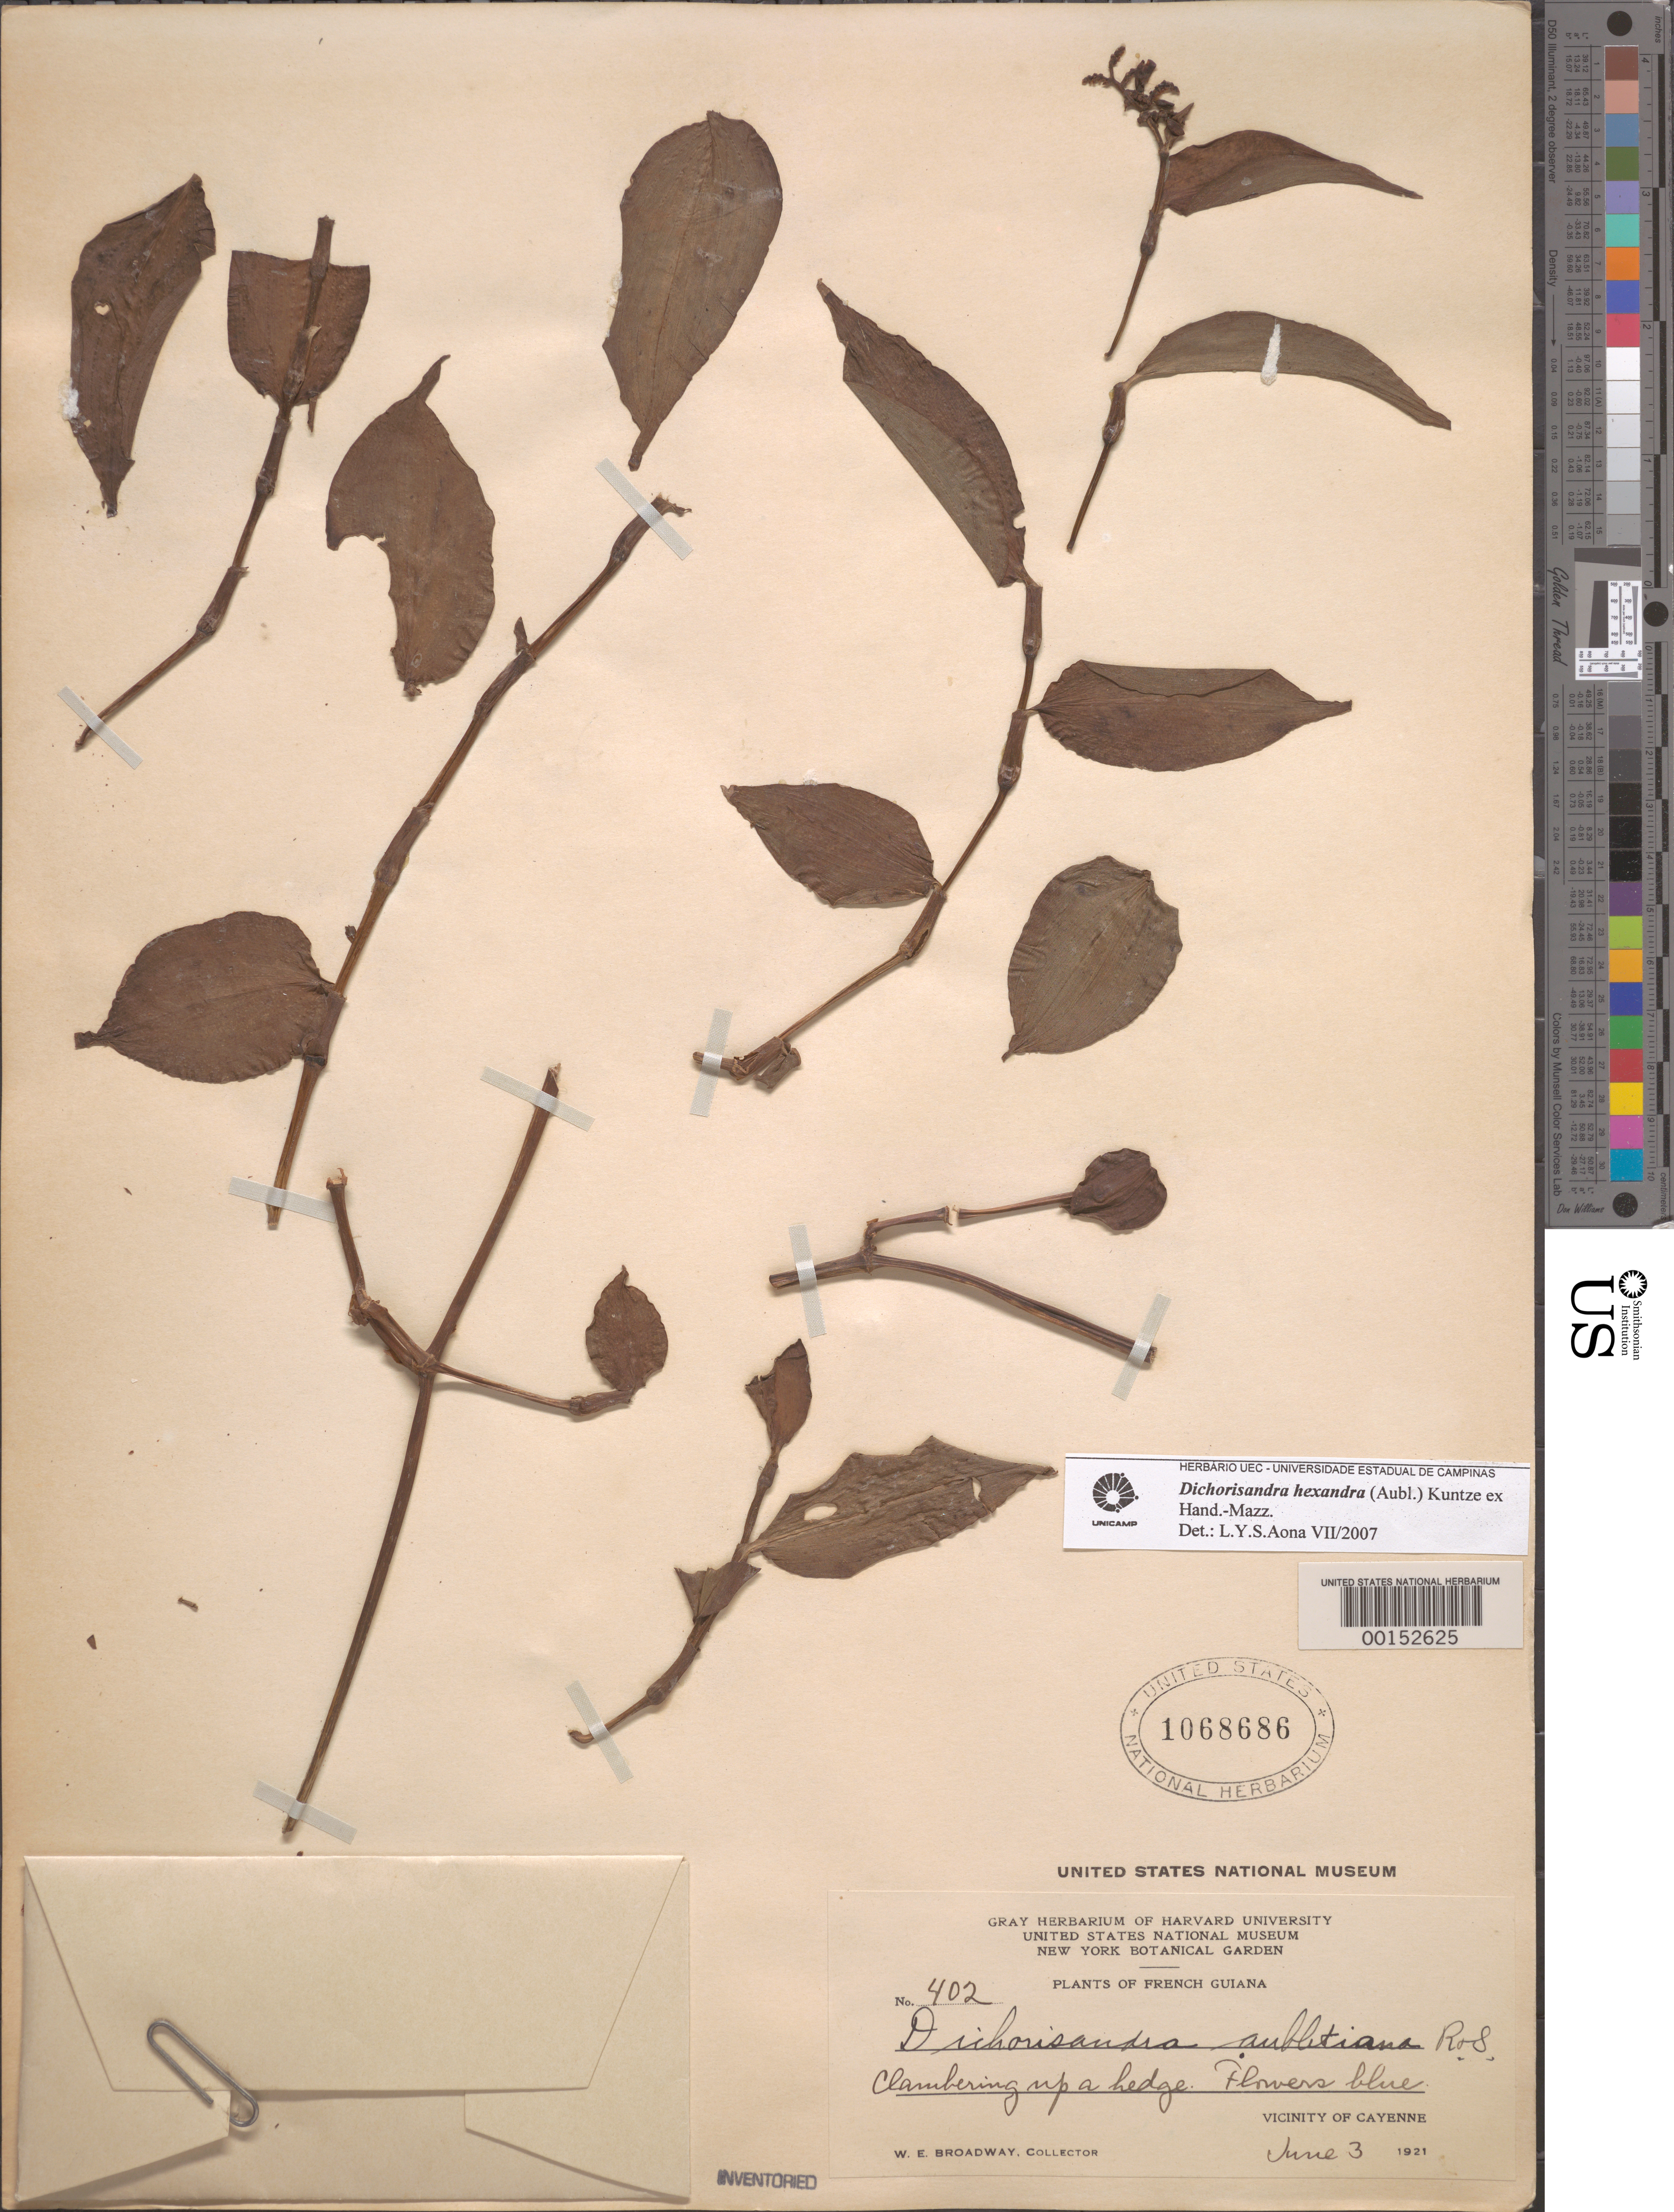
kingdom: Plantae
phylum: Tracheophyta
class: Liliopsida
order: Commelinales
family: Commelinaceae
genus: Dichorisandra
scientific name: Dichorisandra hexandra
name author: (Aubl.) Standl.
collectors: W. E. Broadway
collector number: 402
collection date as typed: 03 Jun 1921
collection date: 1921-06-03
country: French Guiana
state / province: Cayenne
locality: Cayenne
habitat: In hedge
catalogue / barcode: US 1068686